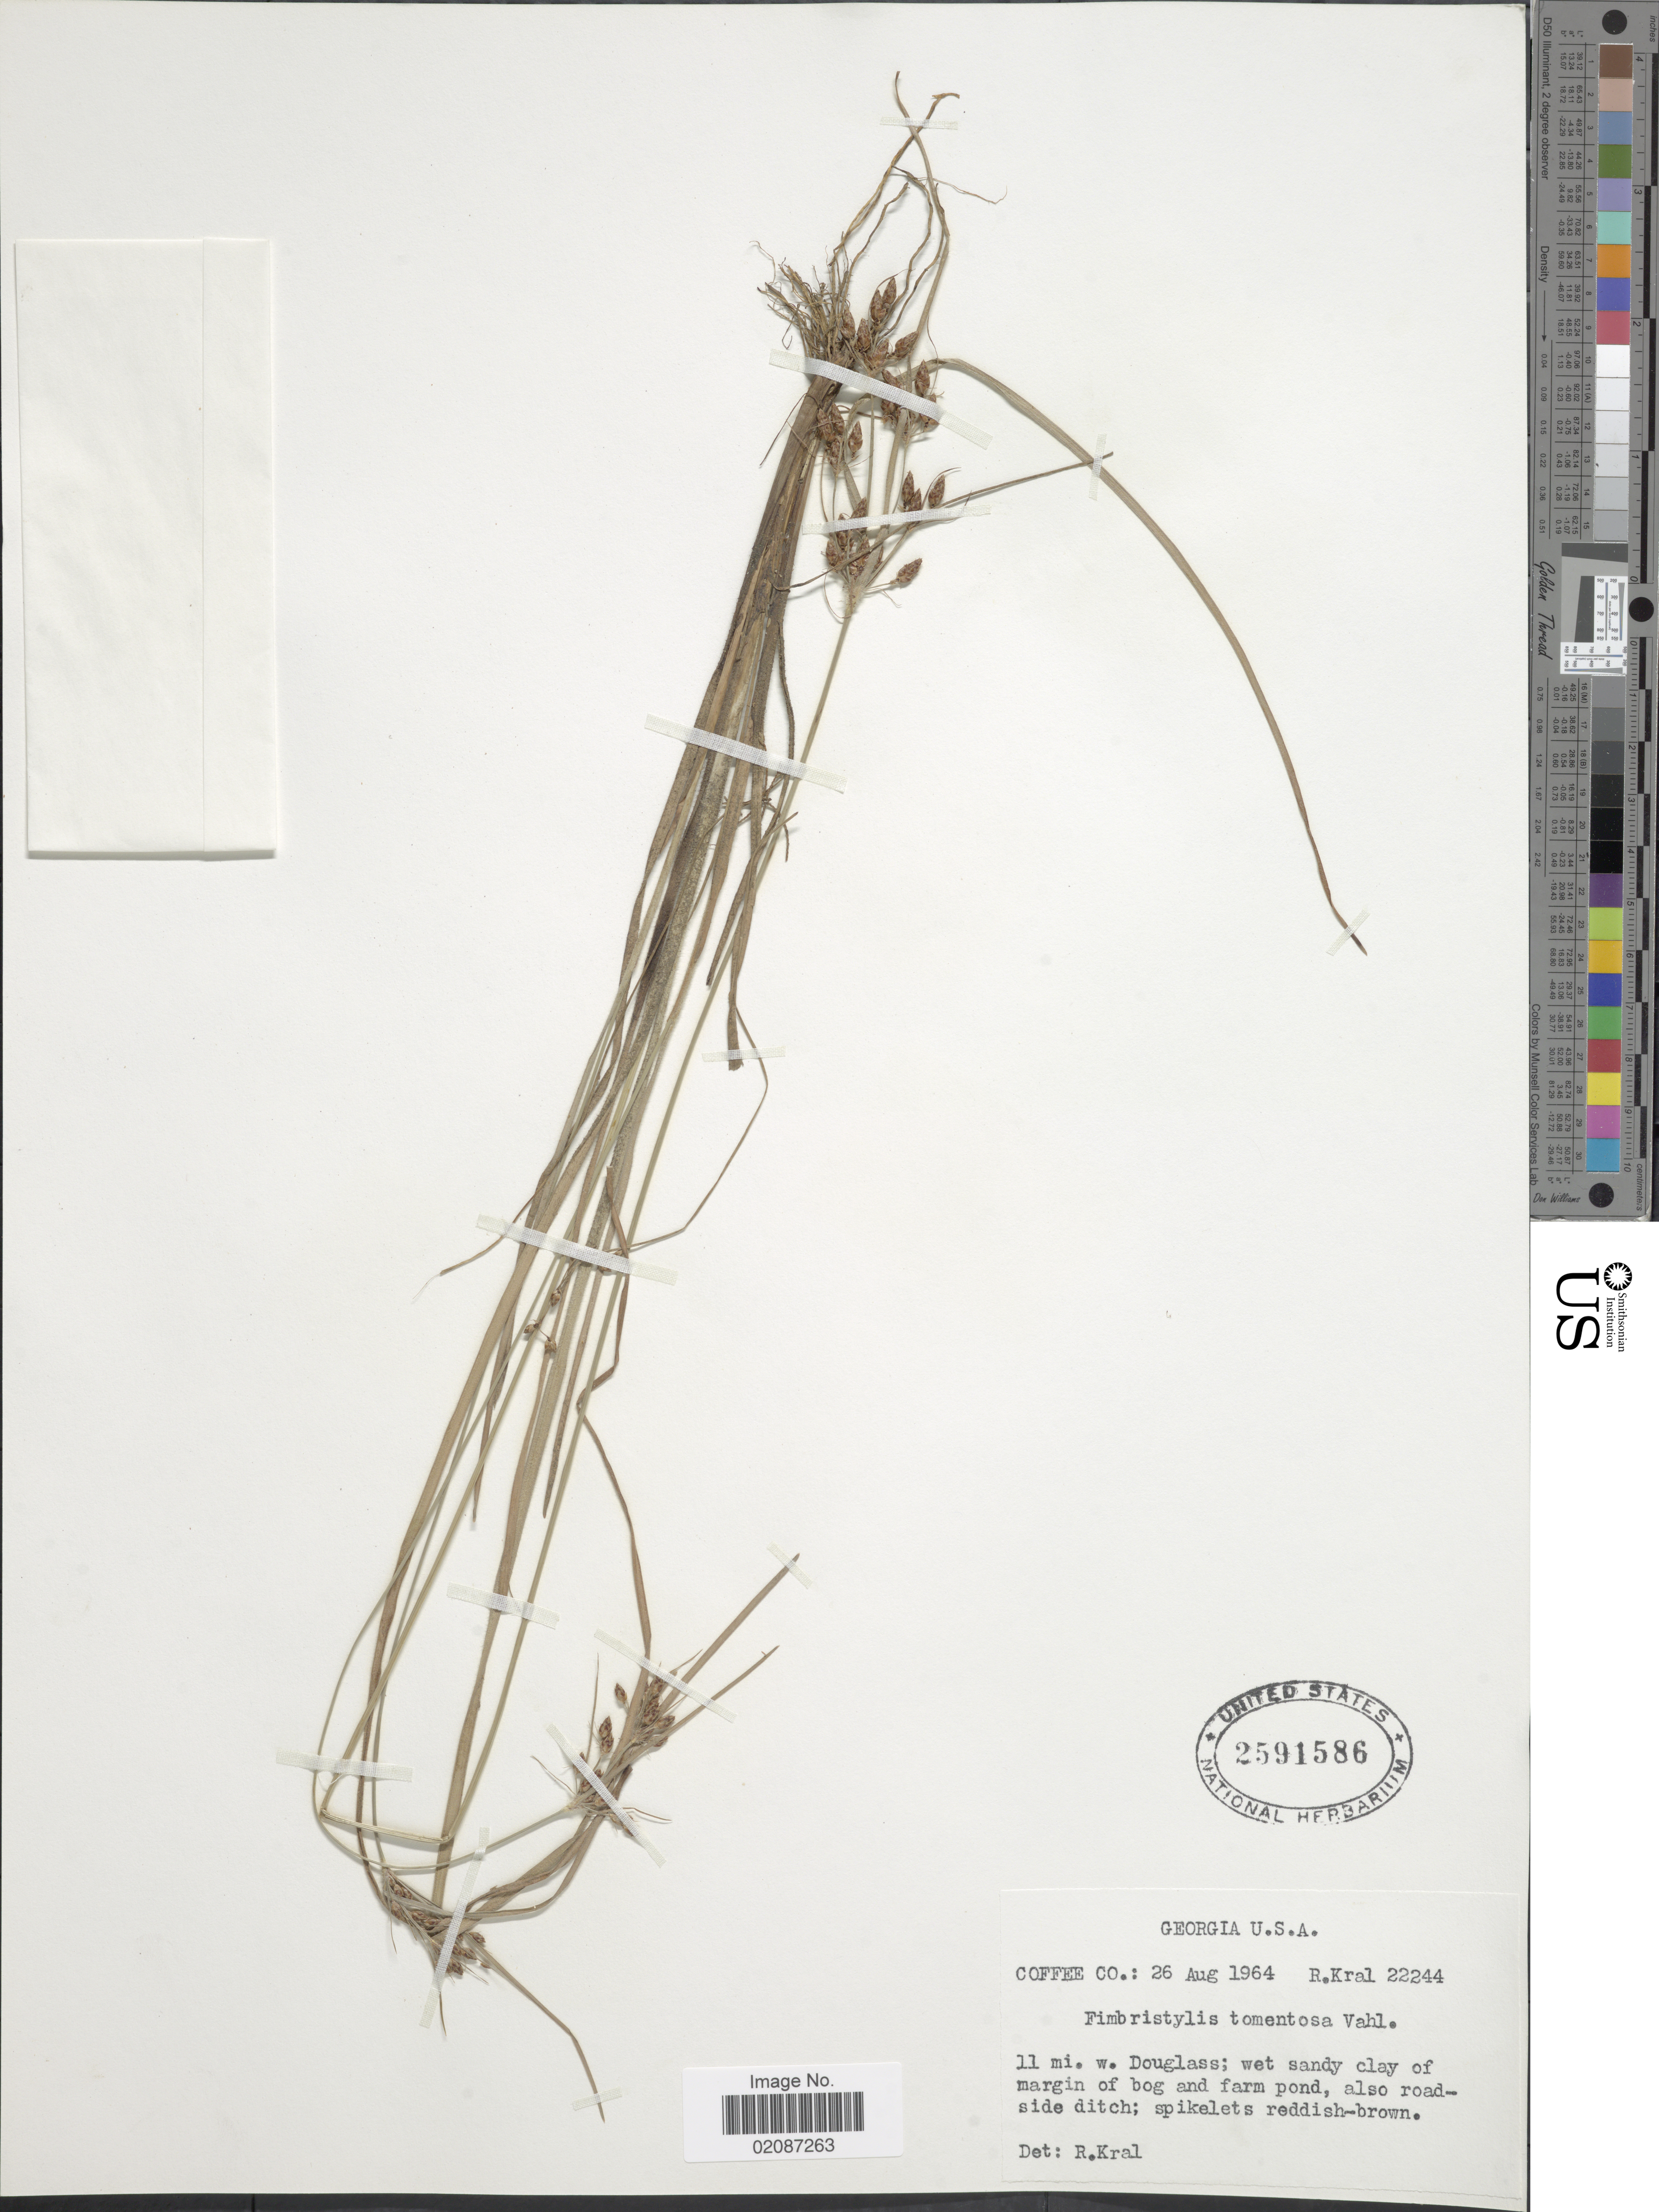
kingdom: Plantae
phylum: Tracheophyta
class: Liliopsida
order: Poales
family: Cyperaceae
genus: Fimbristylis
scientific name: Fimbristylis tomentosa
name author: Vahl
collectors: R. Kral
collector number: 22244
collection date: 1964-08-26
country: United States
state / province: Georgia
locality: Coffee Co.: 11 mi. w. Douglass; wet sandy clay of margin of bog and farm pond, also roadside ditch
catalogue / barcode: US 2591586